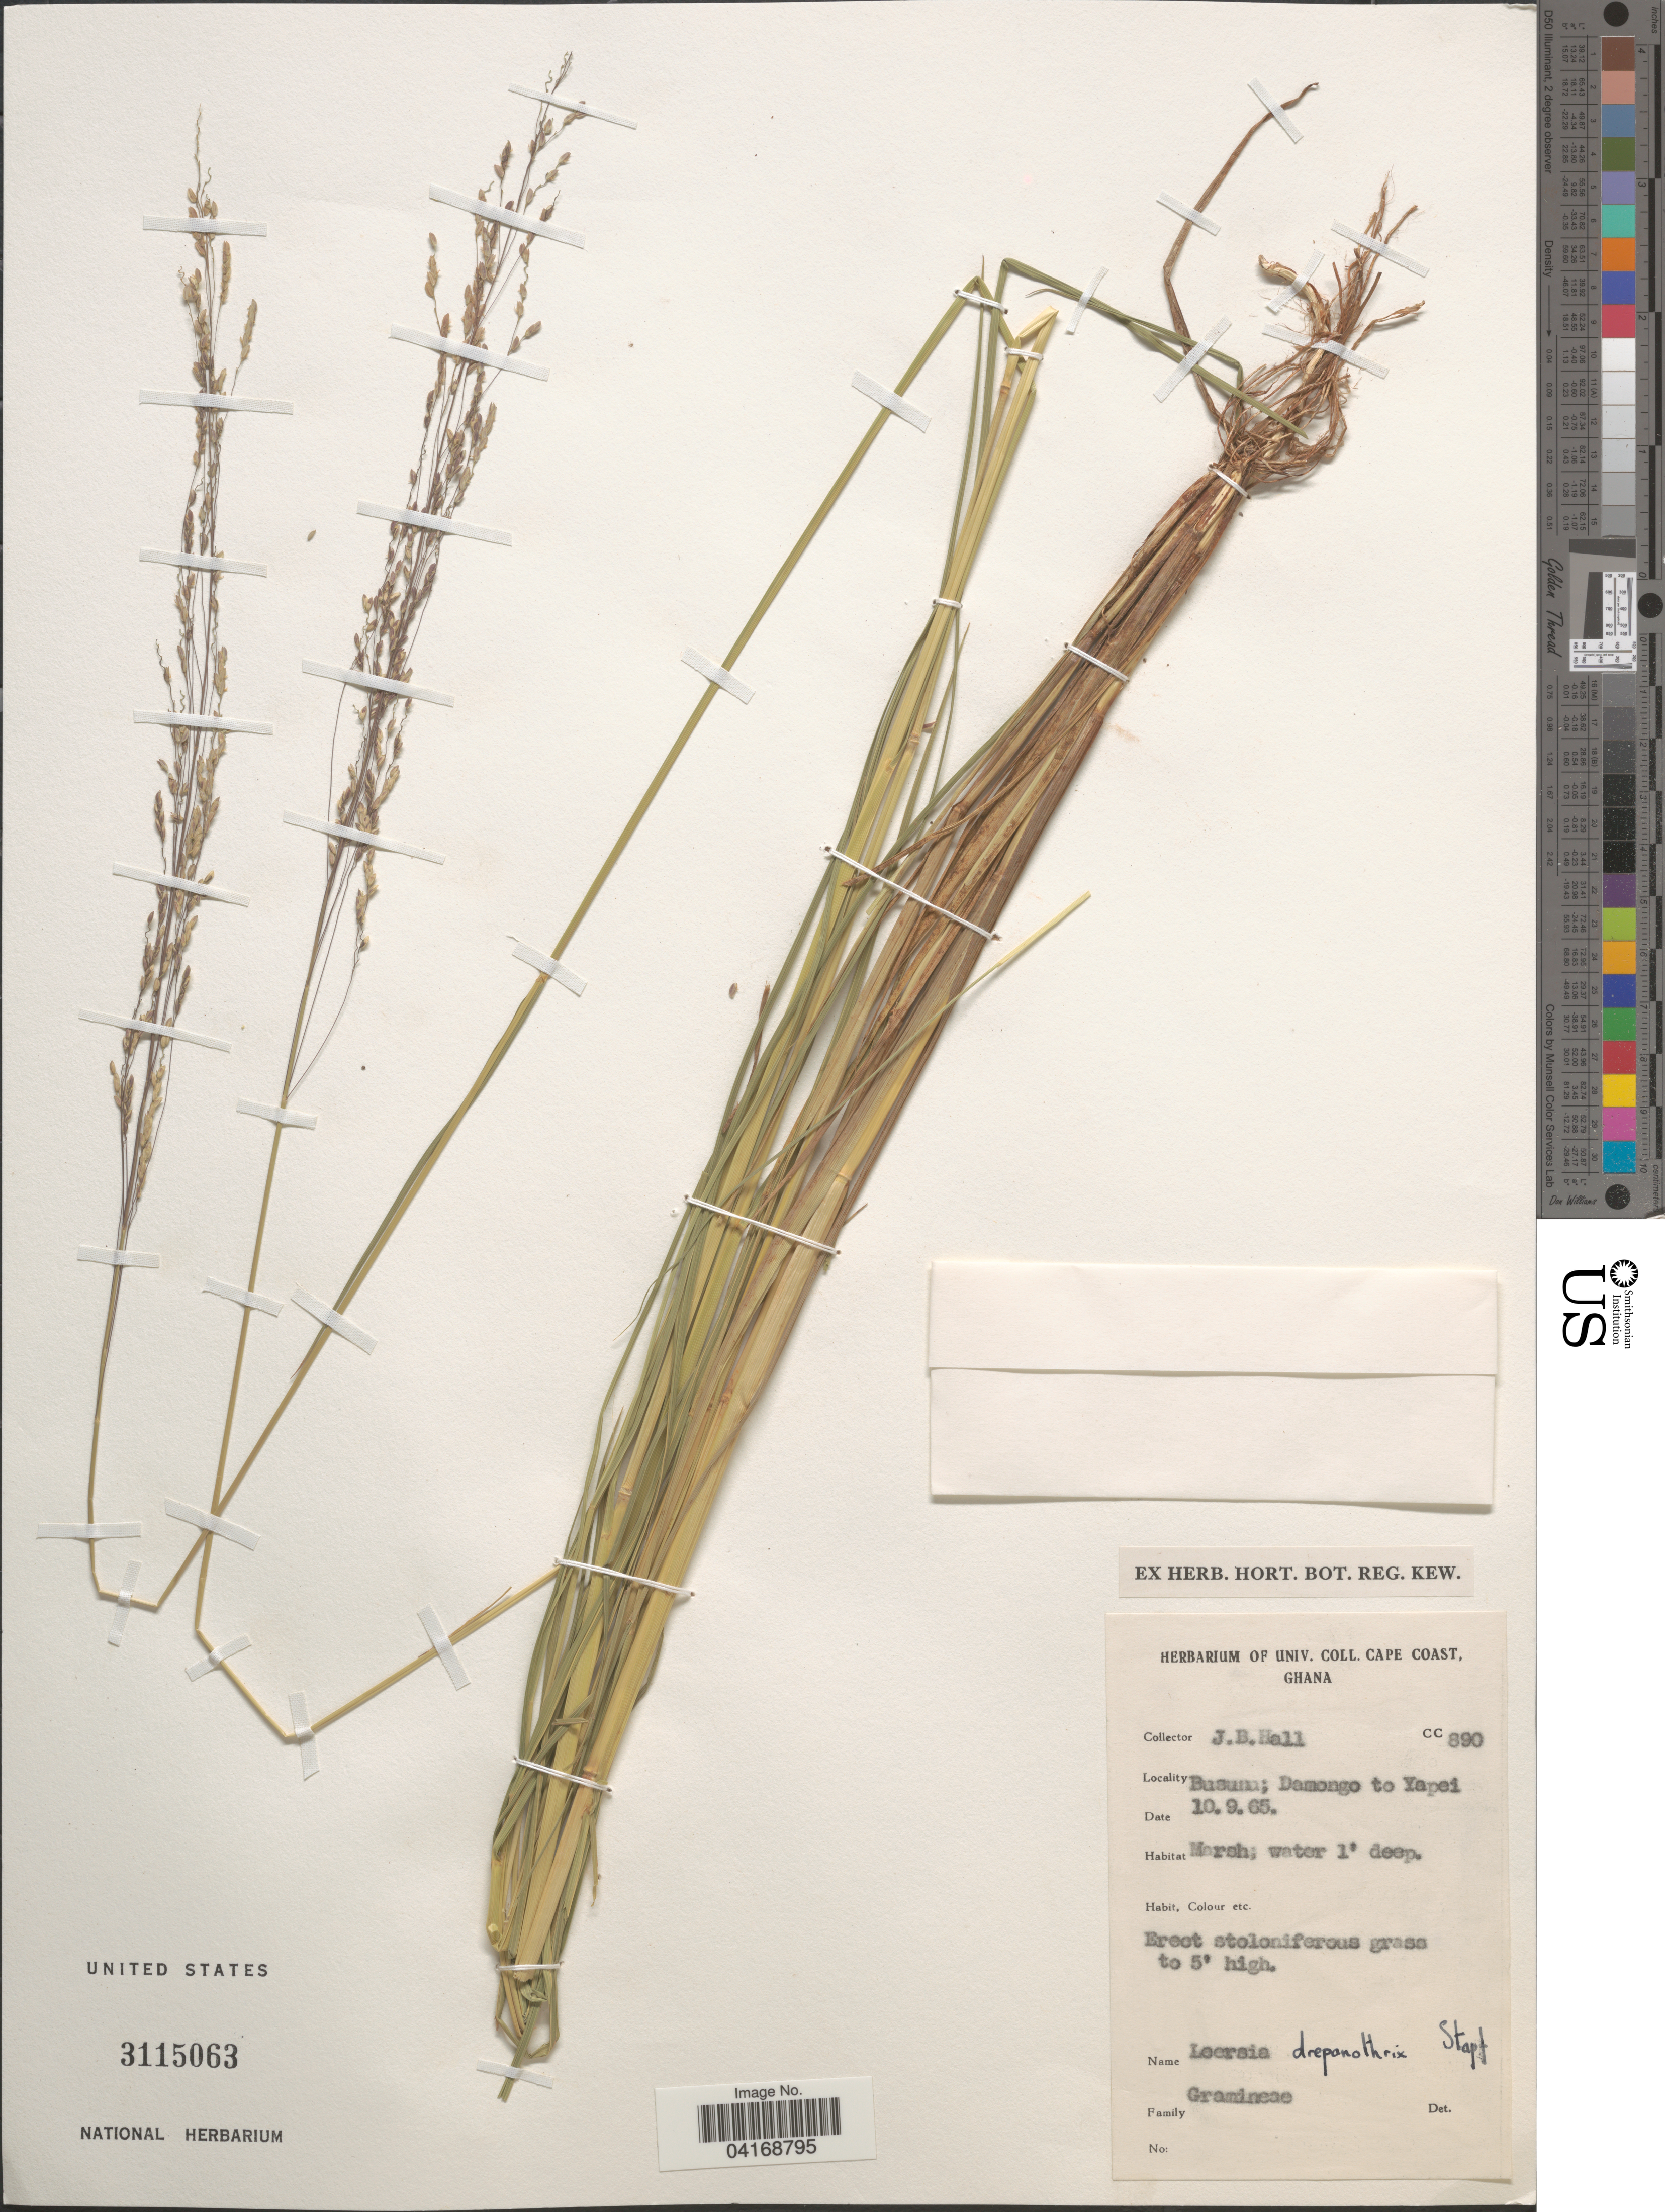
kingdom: Plantae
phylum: Tracheophyta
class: Liliopsida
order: Poales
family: Poaceae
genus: Leersia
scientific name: Leersia depranothrix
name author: Stapf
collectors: J. Hall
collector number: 890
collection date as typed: Transcribed d/m/y: 10/9/65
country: Ghana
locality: Busuana [interpreted]; Damongo to Yapei.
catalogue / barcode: US 3115063